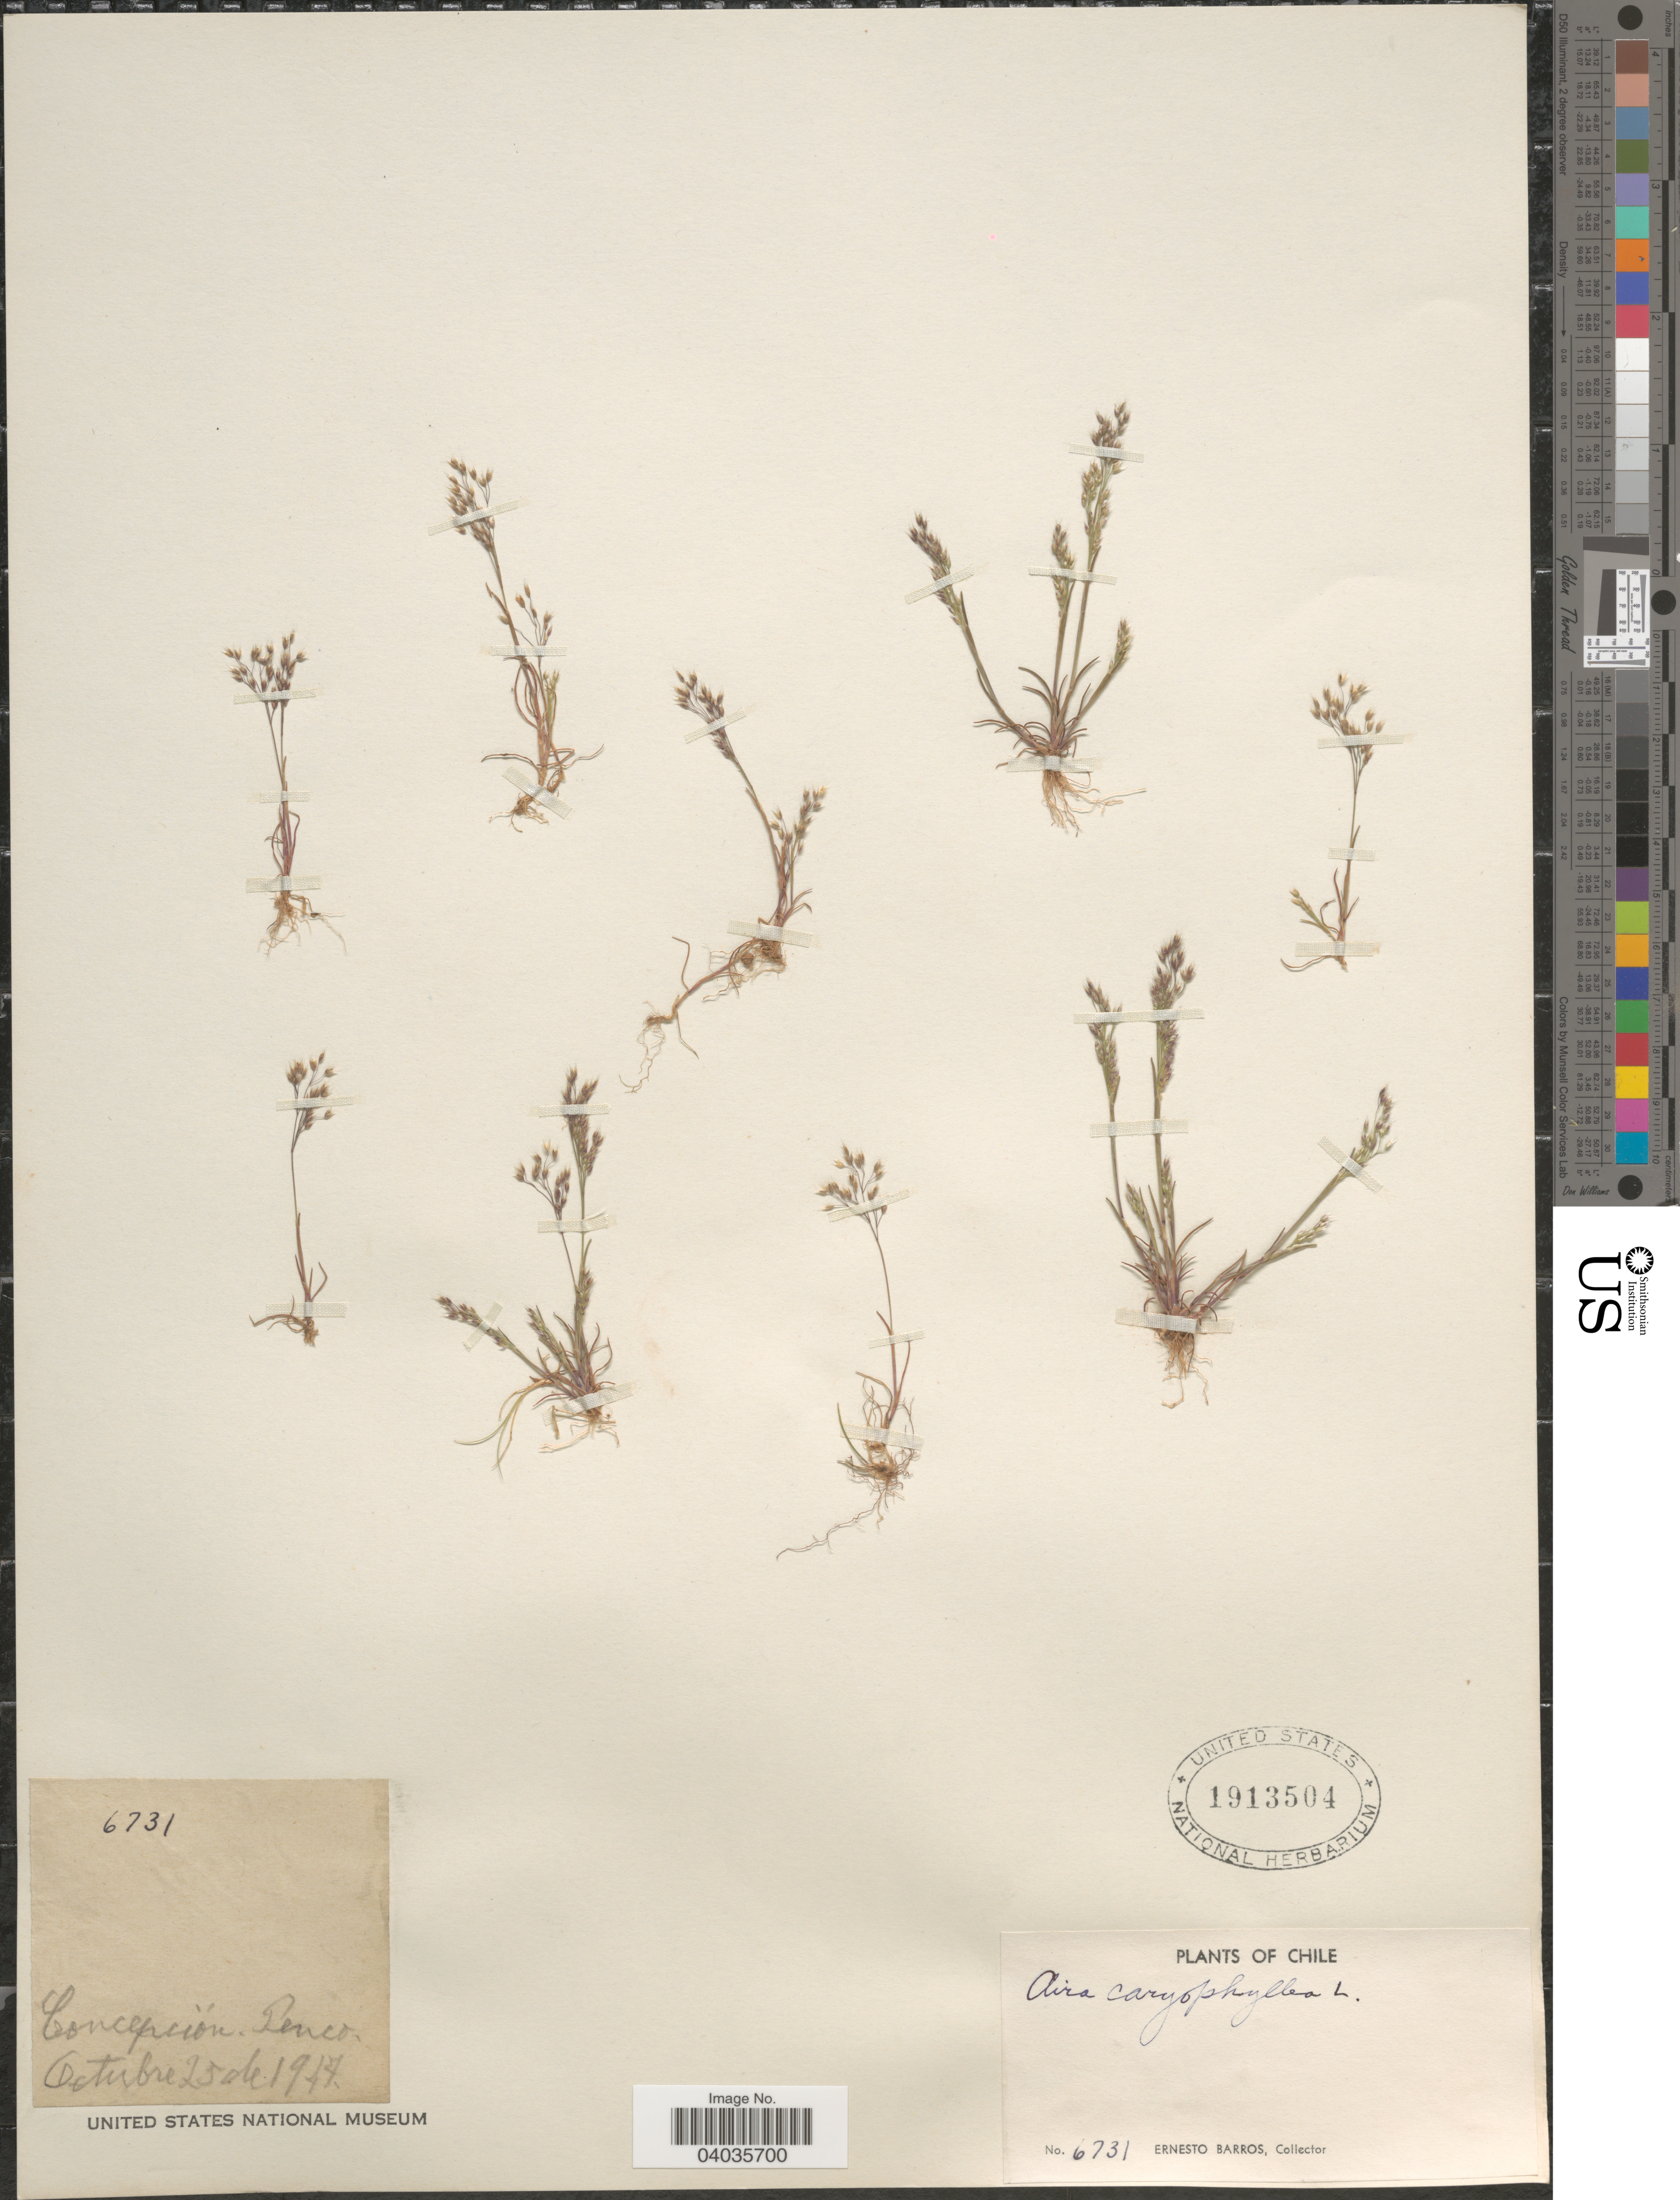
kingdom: Plantae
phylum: Tracheophyta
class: Liliopsida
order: Poales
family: Poaceae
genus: Aira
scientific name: Aira caryophyllea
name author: L.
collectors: E. Barros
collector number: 6731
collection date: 1947-10-25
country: Chile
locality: Concepción, Penco.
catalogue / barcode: US 1913504